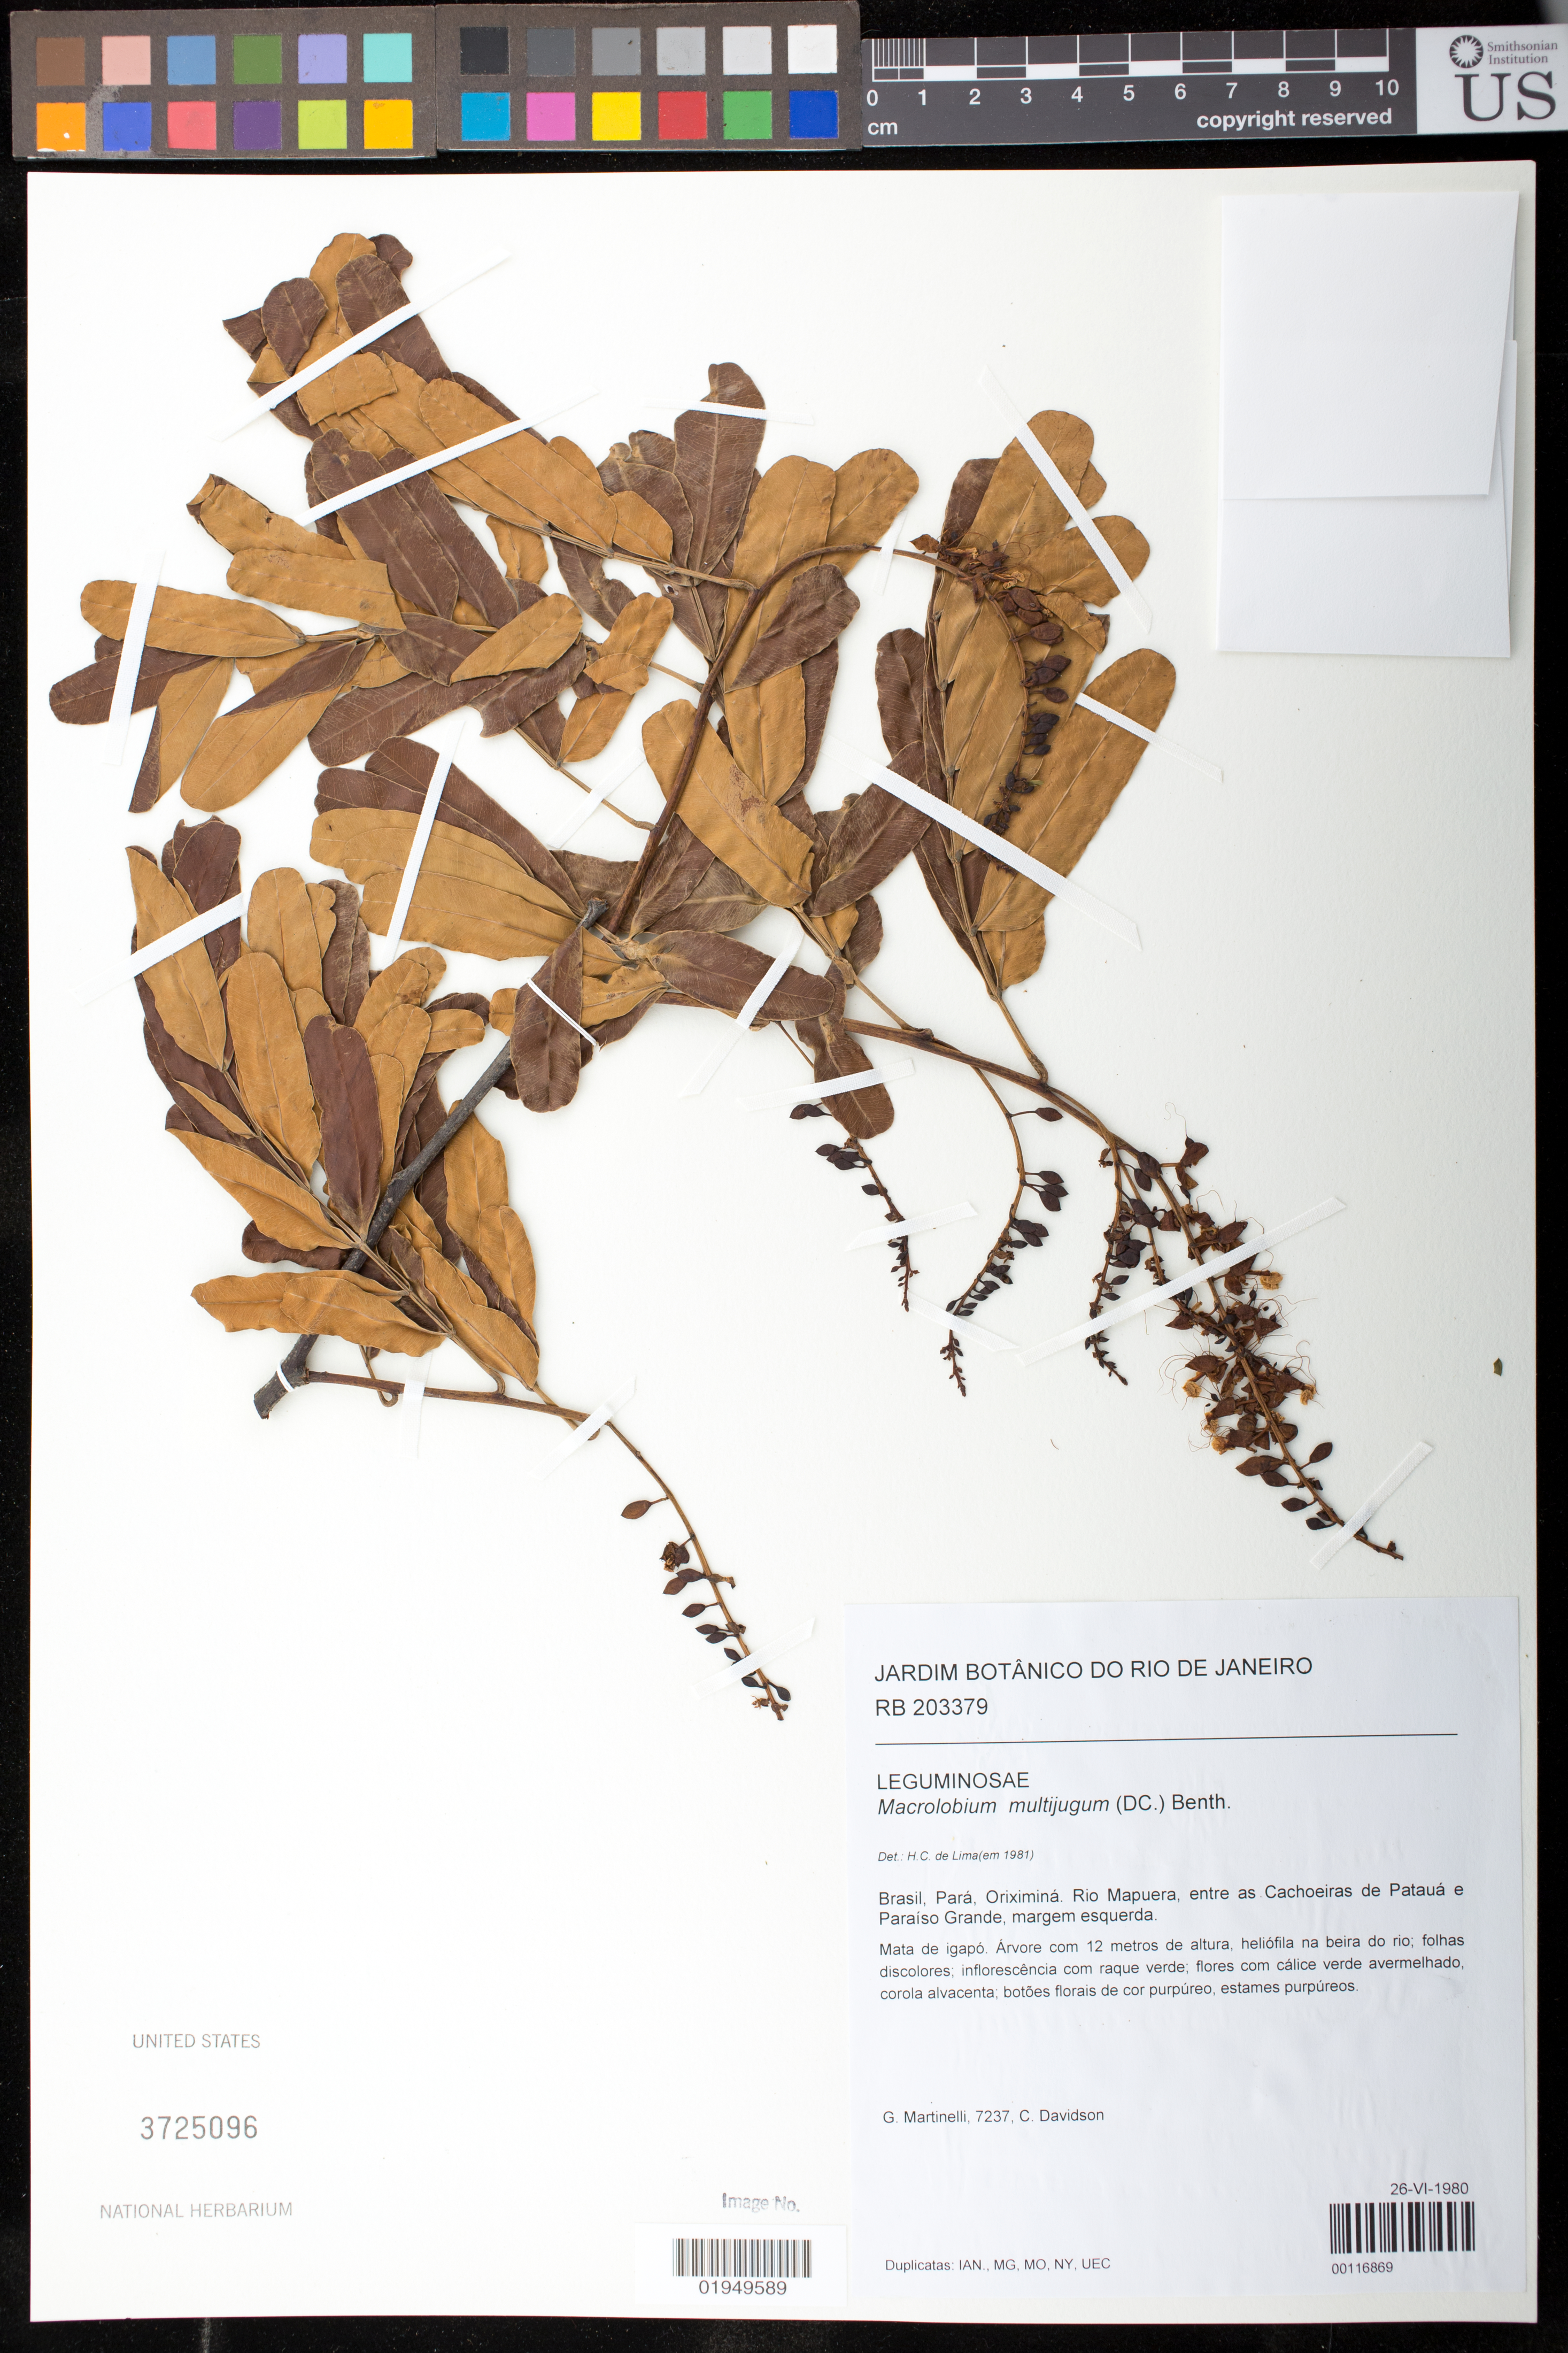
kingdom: Plantae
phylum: Tracheophyta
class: Magnoliopsida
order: Fabales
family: Fabaceae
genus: Macrolobium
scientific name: Macrolobium multijugum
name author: (DC.) Benth.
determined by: Lima, H. C. de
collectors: G. Martinelli & C. Davidson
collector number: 7237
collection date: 1980-06-26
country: Brazil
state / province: Pará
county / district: Oriximiná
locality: Rio Mapuera, entre as Cachoeiras de Pataua e Paraiso Grande, margem esquerda.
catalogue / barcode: US 3725096